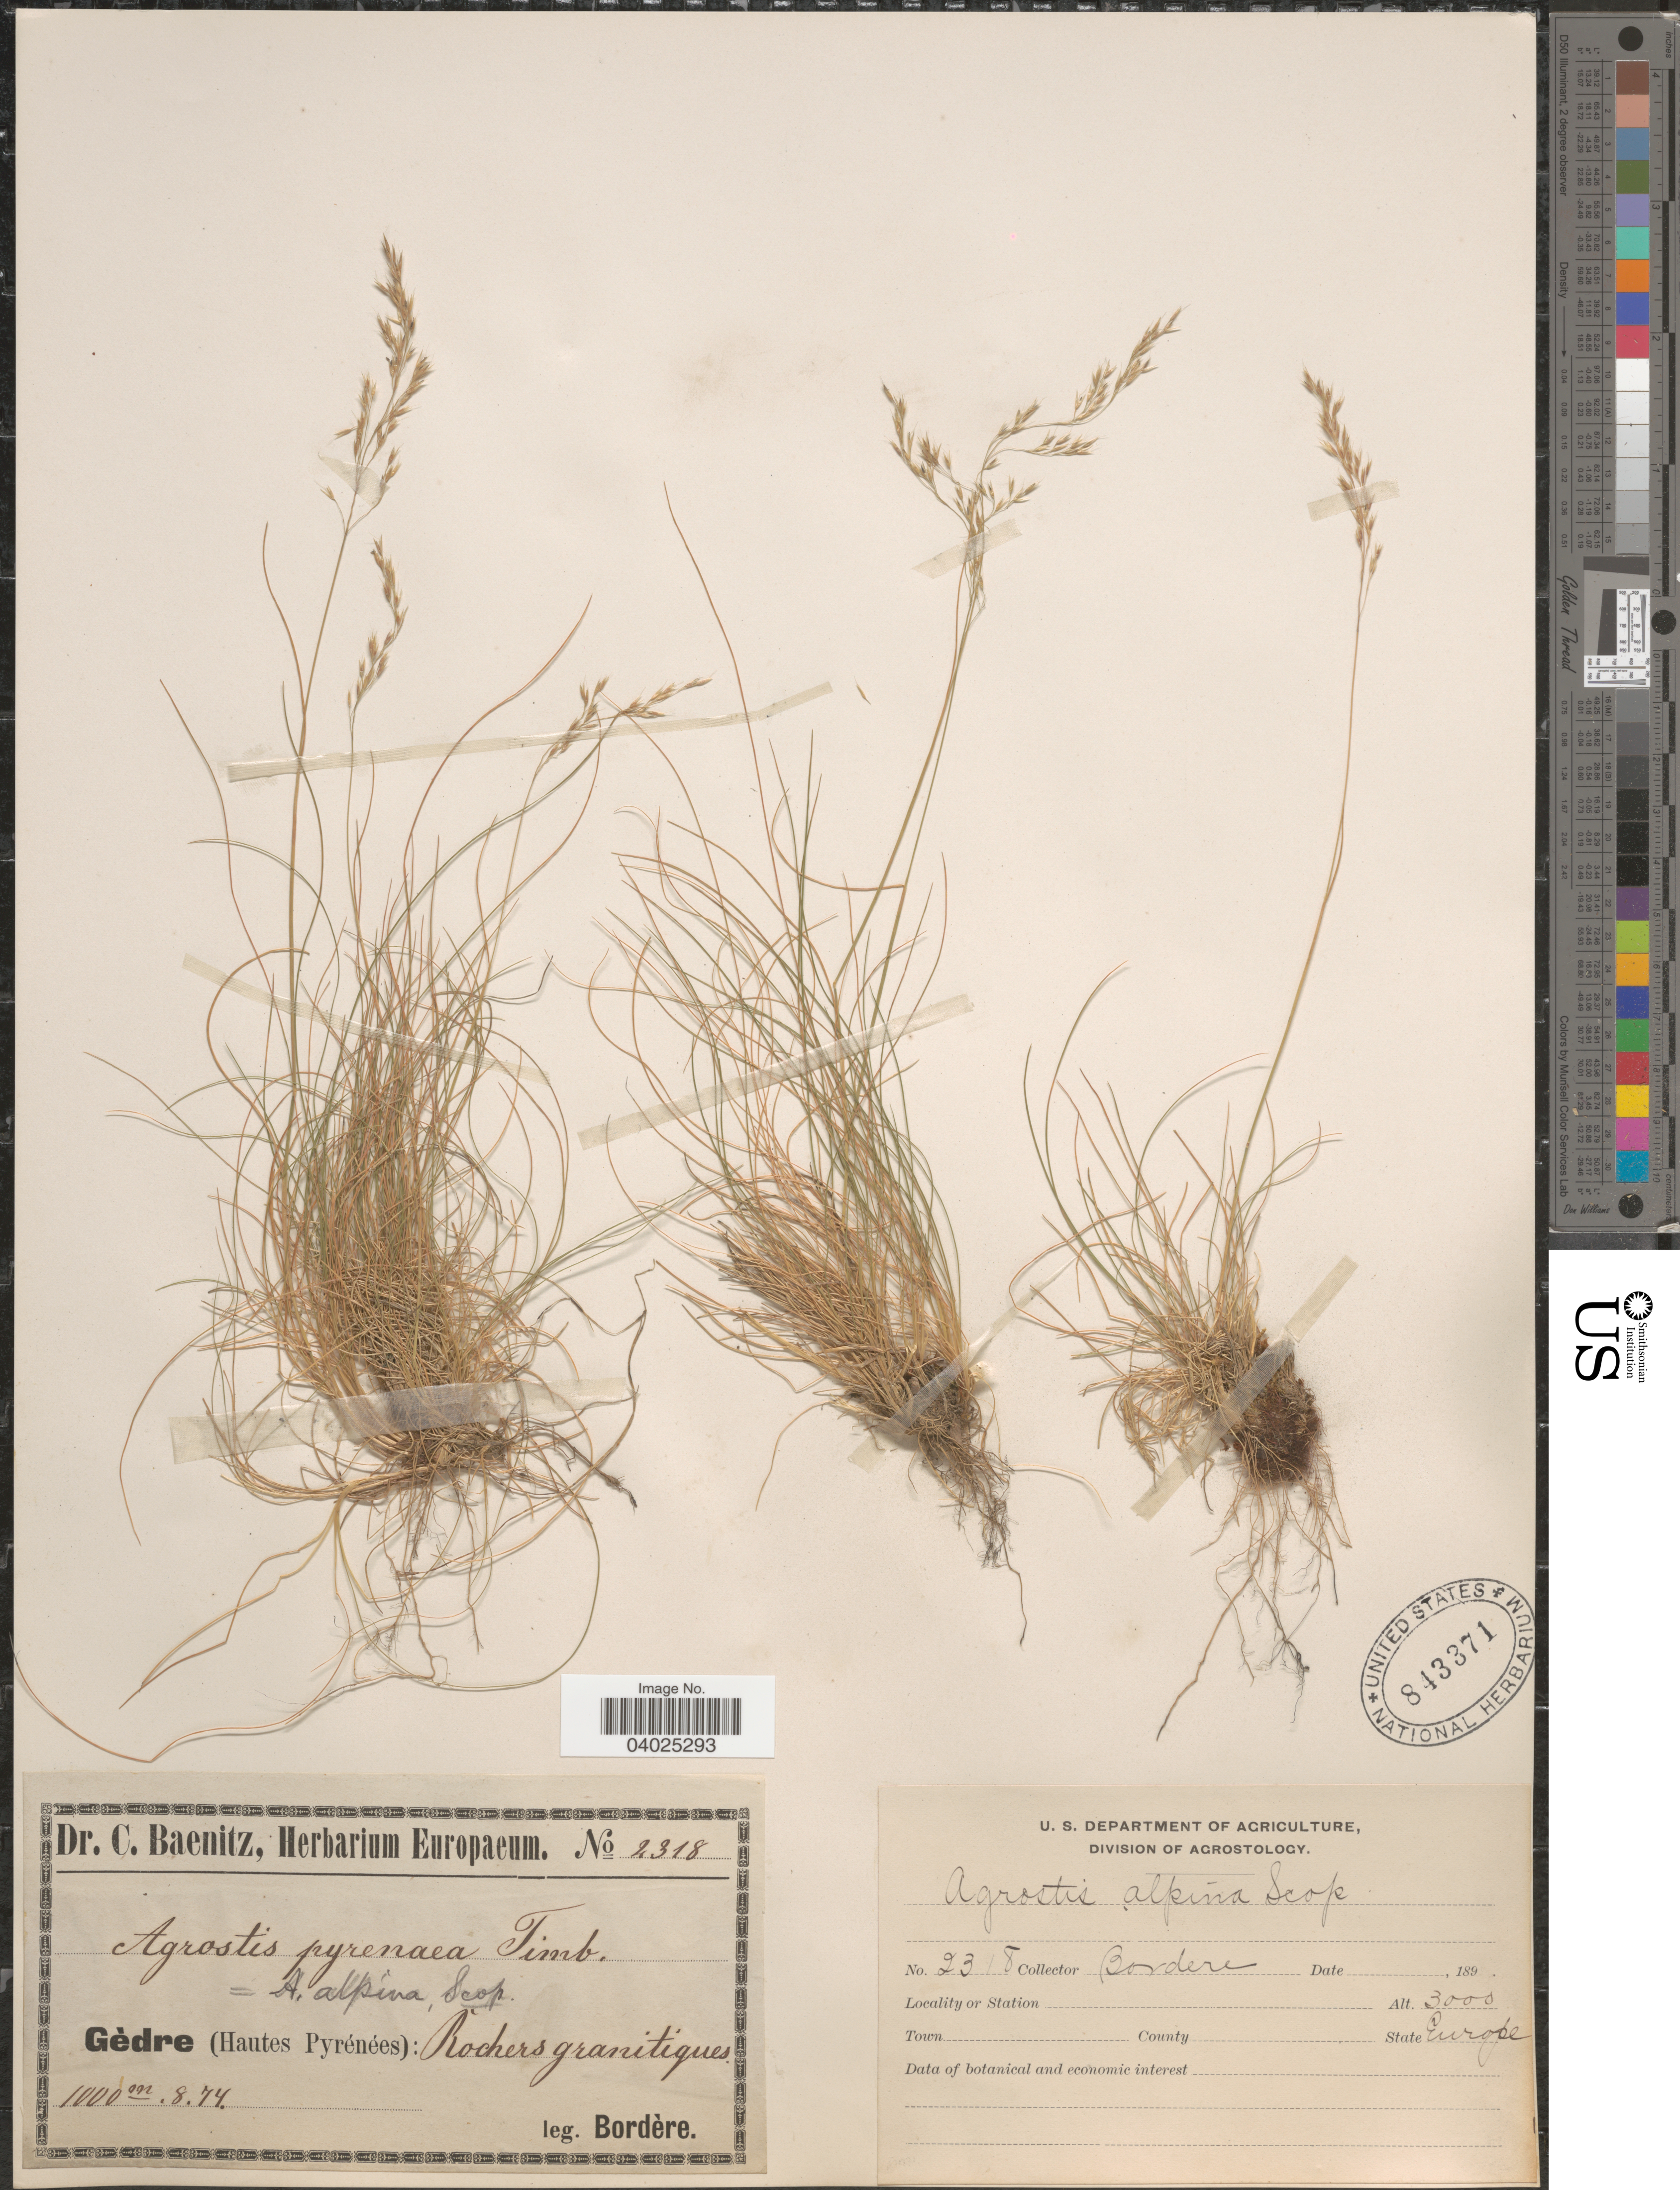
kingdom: Plantae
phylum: Tracheophyta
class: Liliopsida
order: Poales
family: Poaceae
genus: Alpagrostis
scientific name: Alpagrostis alpina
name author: (Scop.) P.M. Peterson et al.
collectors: -. Bordere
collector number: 2318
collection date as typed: Transcribed d/m/y: /8/74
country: France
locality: Gèdre (Hautes Pyrénées): Rochers granitiques. Europe.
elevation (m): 1000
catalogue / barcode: US 843371